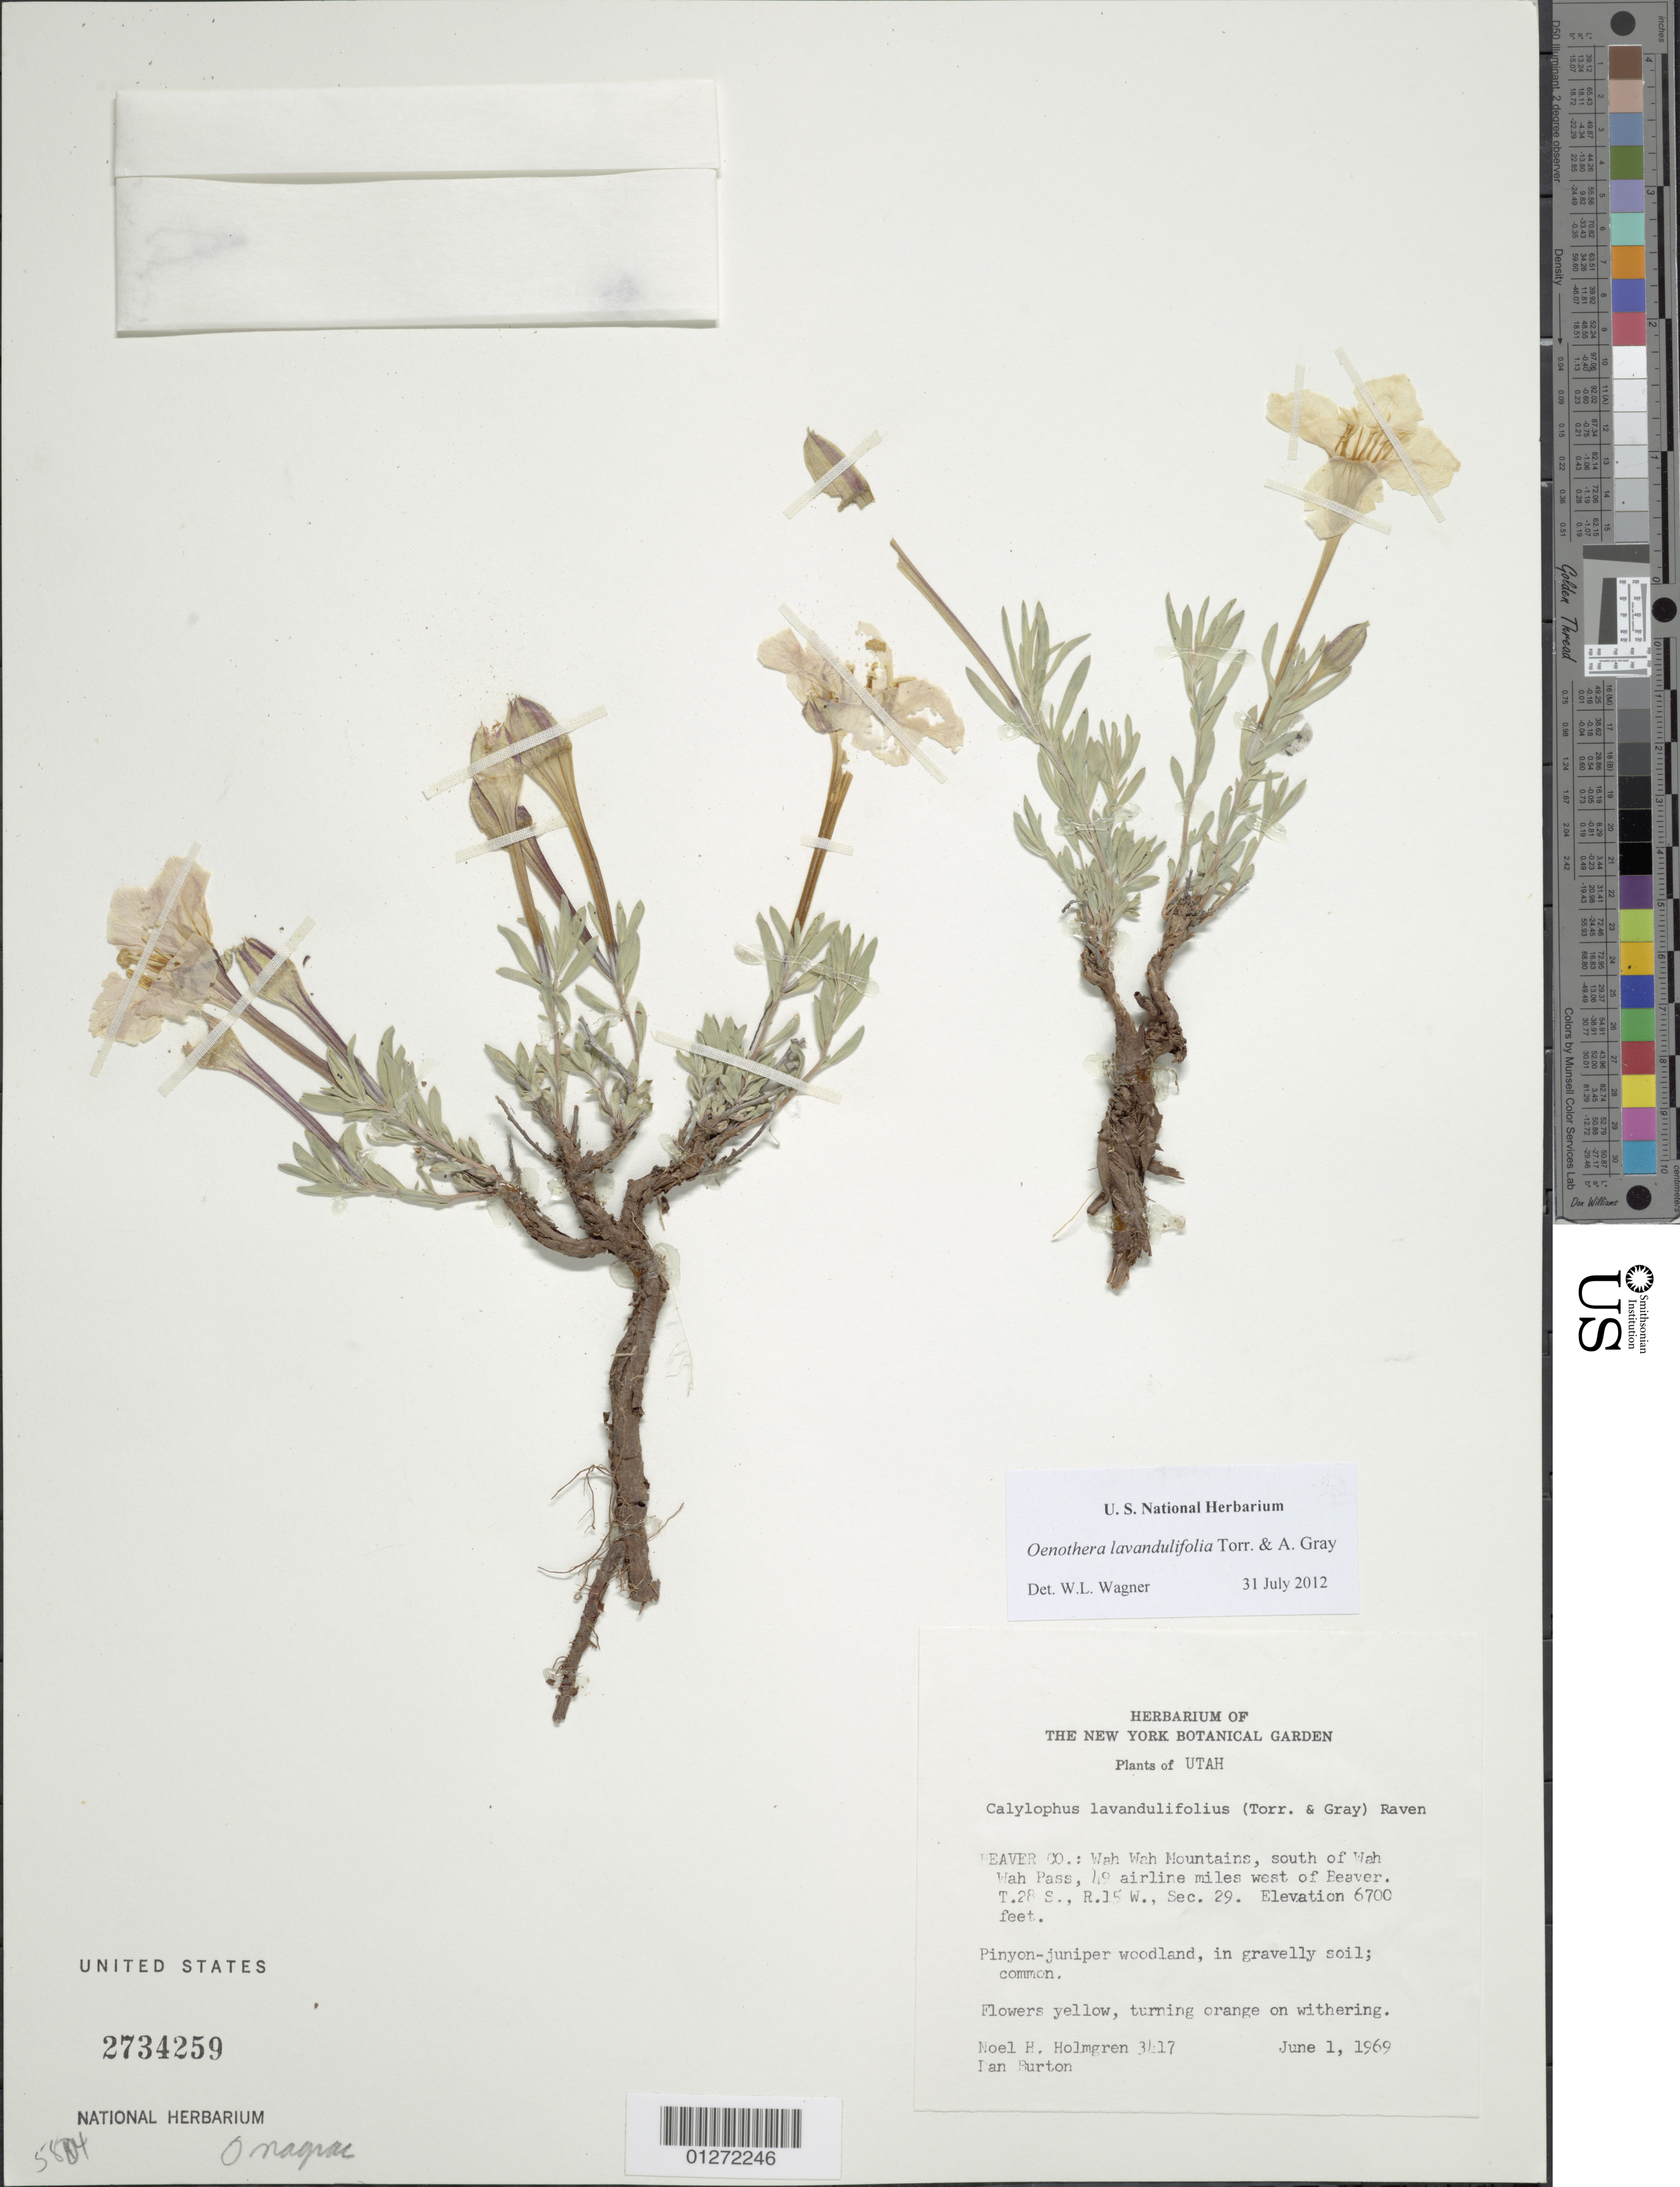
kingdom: Plantae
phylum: Tracheophyta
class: Magnoliopsida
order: Myrtales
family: Onagraceae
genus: Oenothera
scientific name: Oenothera lavandulifolia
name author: Torr. & A. Gray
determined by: Wagner, W. L., (BOT), Smithsonian Institution - National Museum of Natural History (UNITED STATES)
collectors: N. H. Holmgren & D. Burton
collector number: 3417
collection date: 1969-06-01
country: United States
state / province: Utah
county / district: Beaver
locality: Wah Wah Mts, S of Wah Wah pass, 49 airline mi W of Beaver.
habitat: Gravely soil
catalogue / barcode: US 2734259